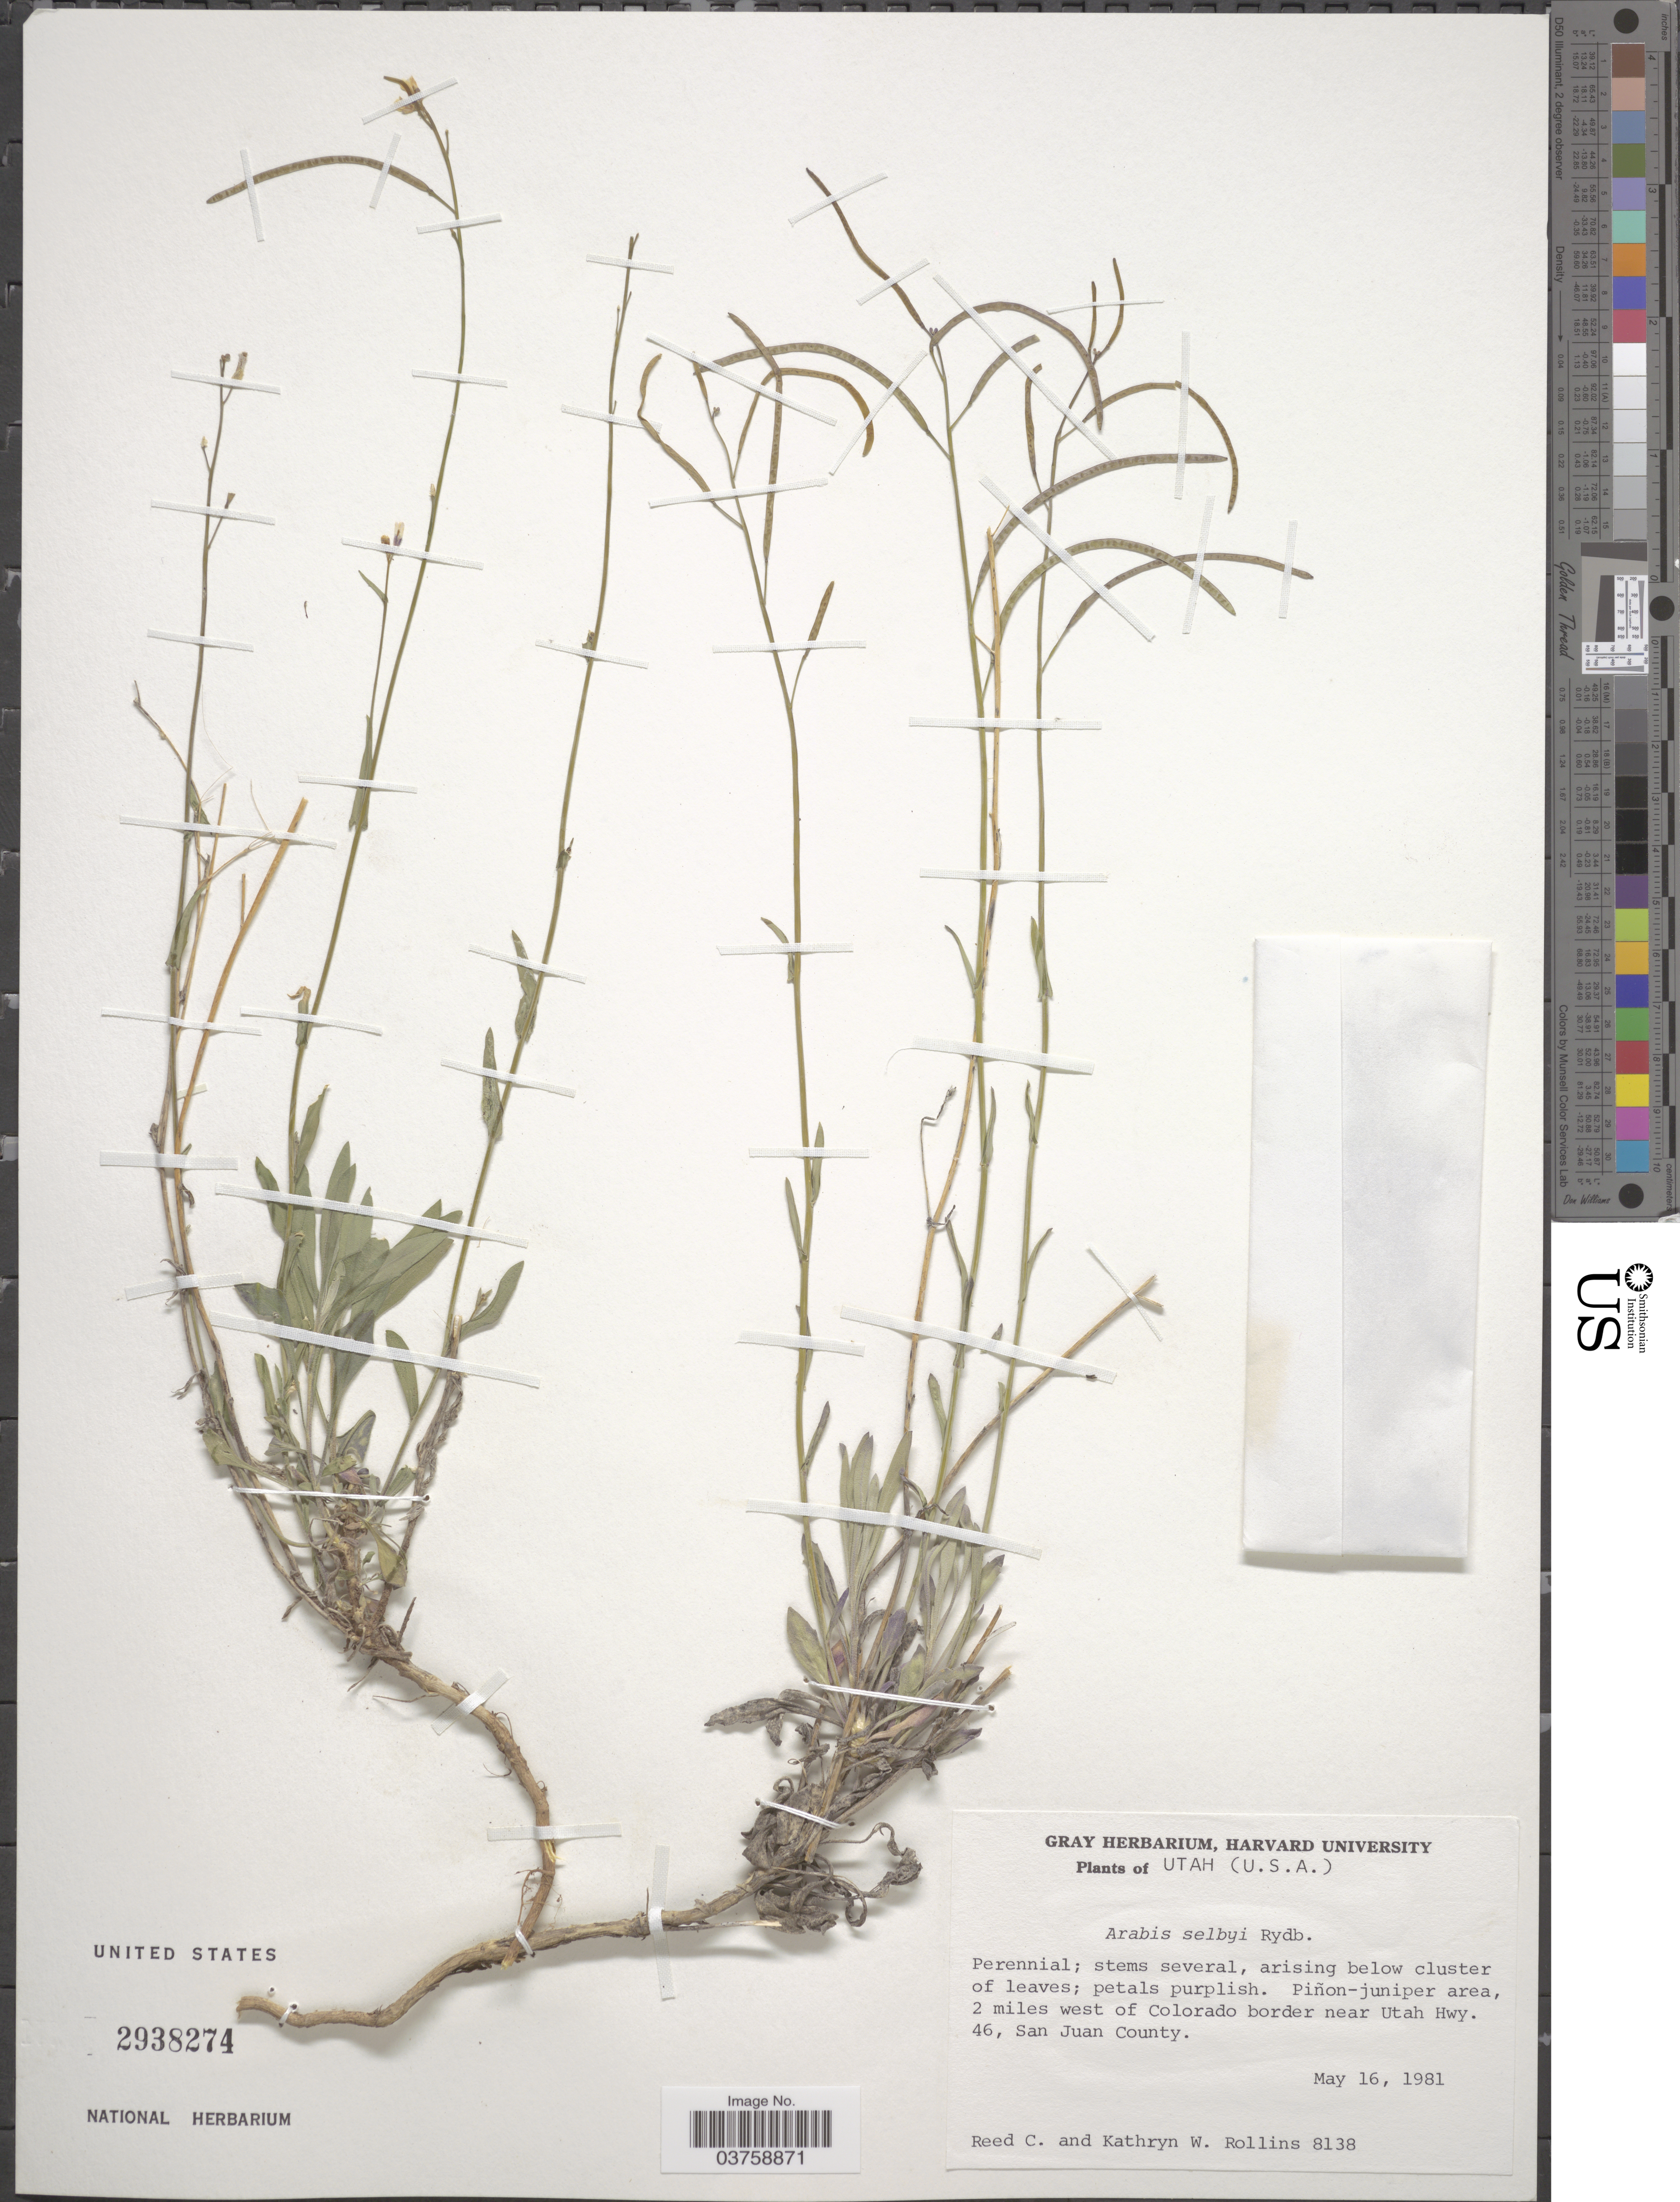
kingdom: Plantae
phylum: Tracheophyta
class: Magnoliopsida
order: Brassicales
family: Brassicaceae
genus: Arabis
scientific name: Arabis selbyi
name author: Rydb.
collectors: R. C. Rollins & K. W. Rollins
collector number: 8138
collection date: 1981-05-16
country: United States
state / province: Utah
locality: Piñon-juniper area, 2 miles west of Colorado border near Utah Hwy. 46, San Juan County.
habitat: pinon-juniper area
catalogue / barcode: US 2938274